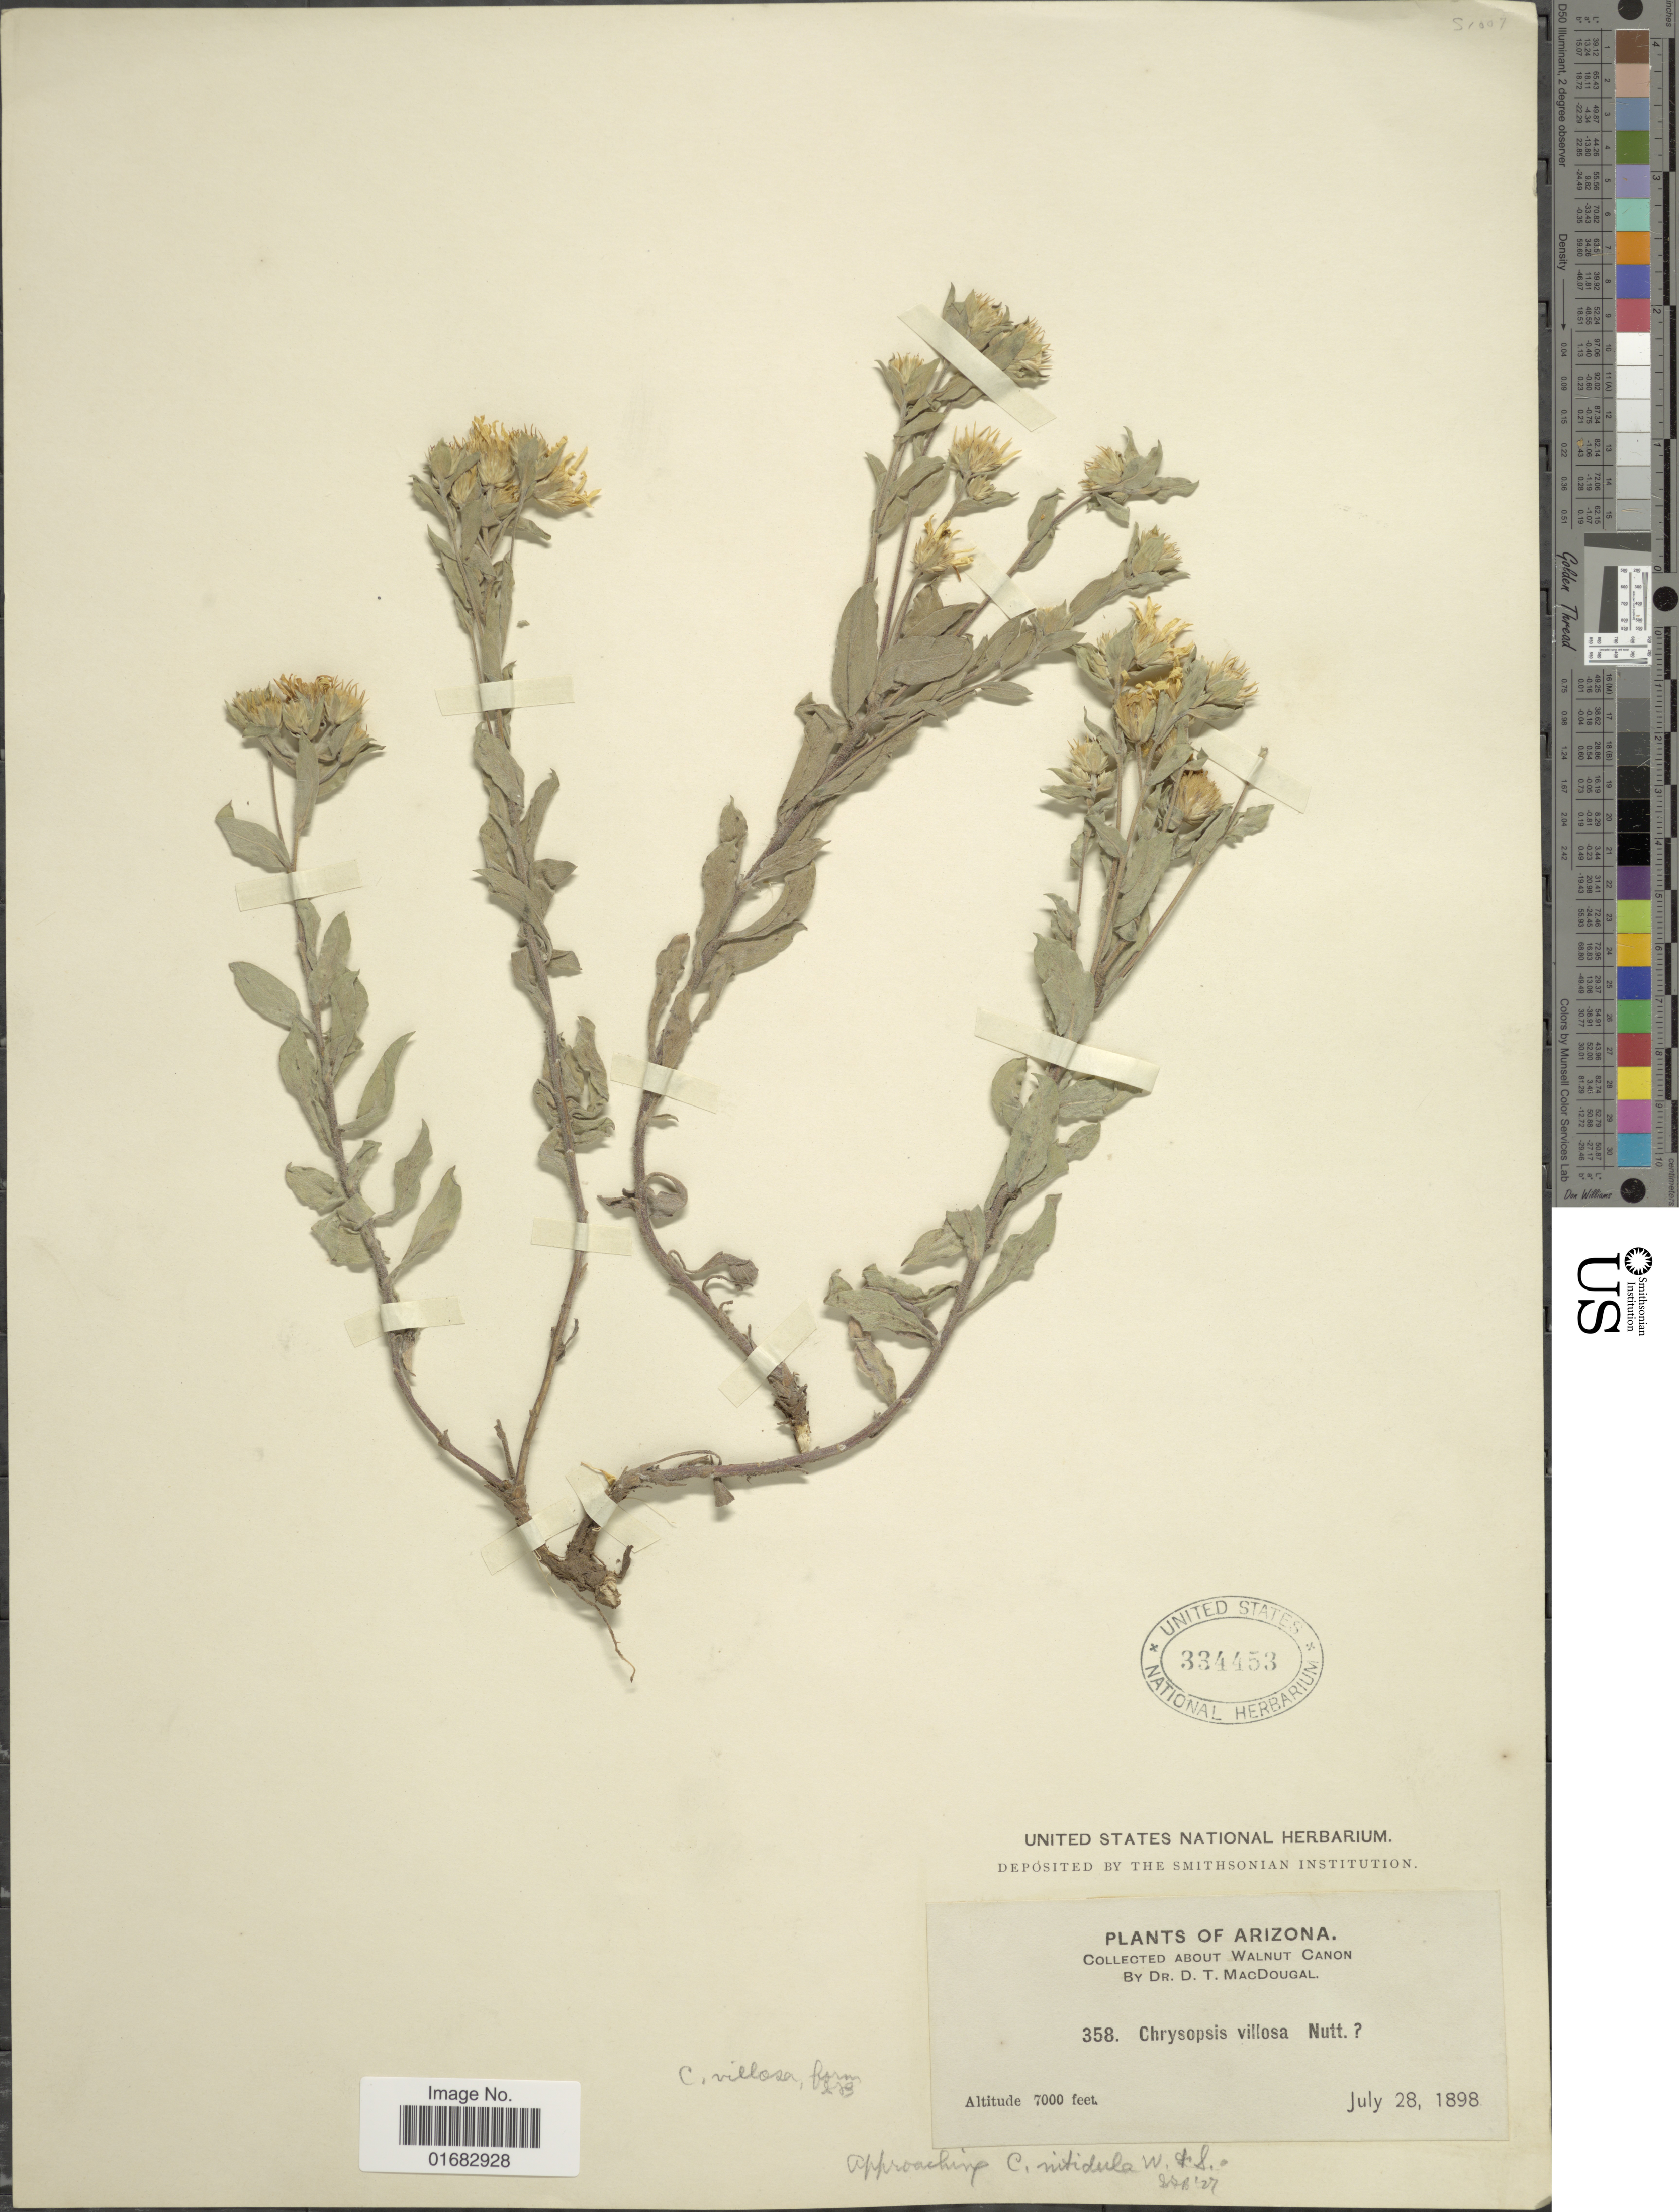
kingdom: Plantae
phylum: Tracheophyta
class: Magnoliopsida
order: Asterales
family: Asteraceae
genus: Heterotheca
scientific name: Heterotheca villosa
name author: (Pursh) Shinners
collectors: D. T. MacDougal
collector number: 358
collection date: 1898-07-28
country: United States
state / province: Arizona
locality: About Walnut Canon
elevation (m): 2134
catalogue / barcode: US 334453